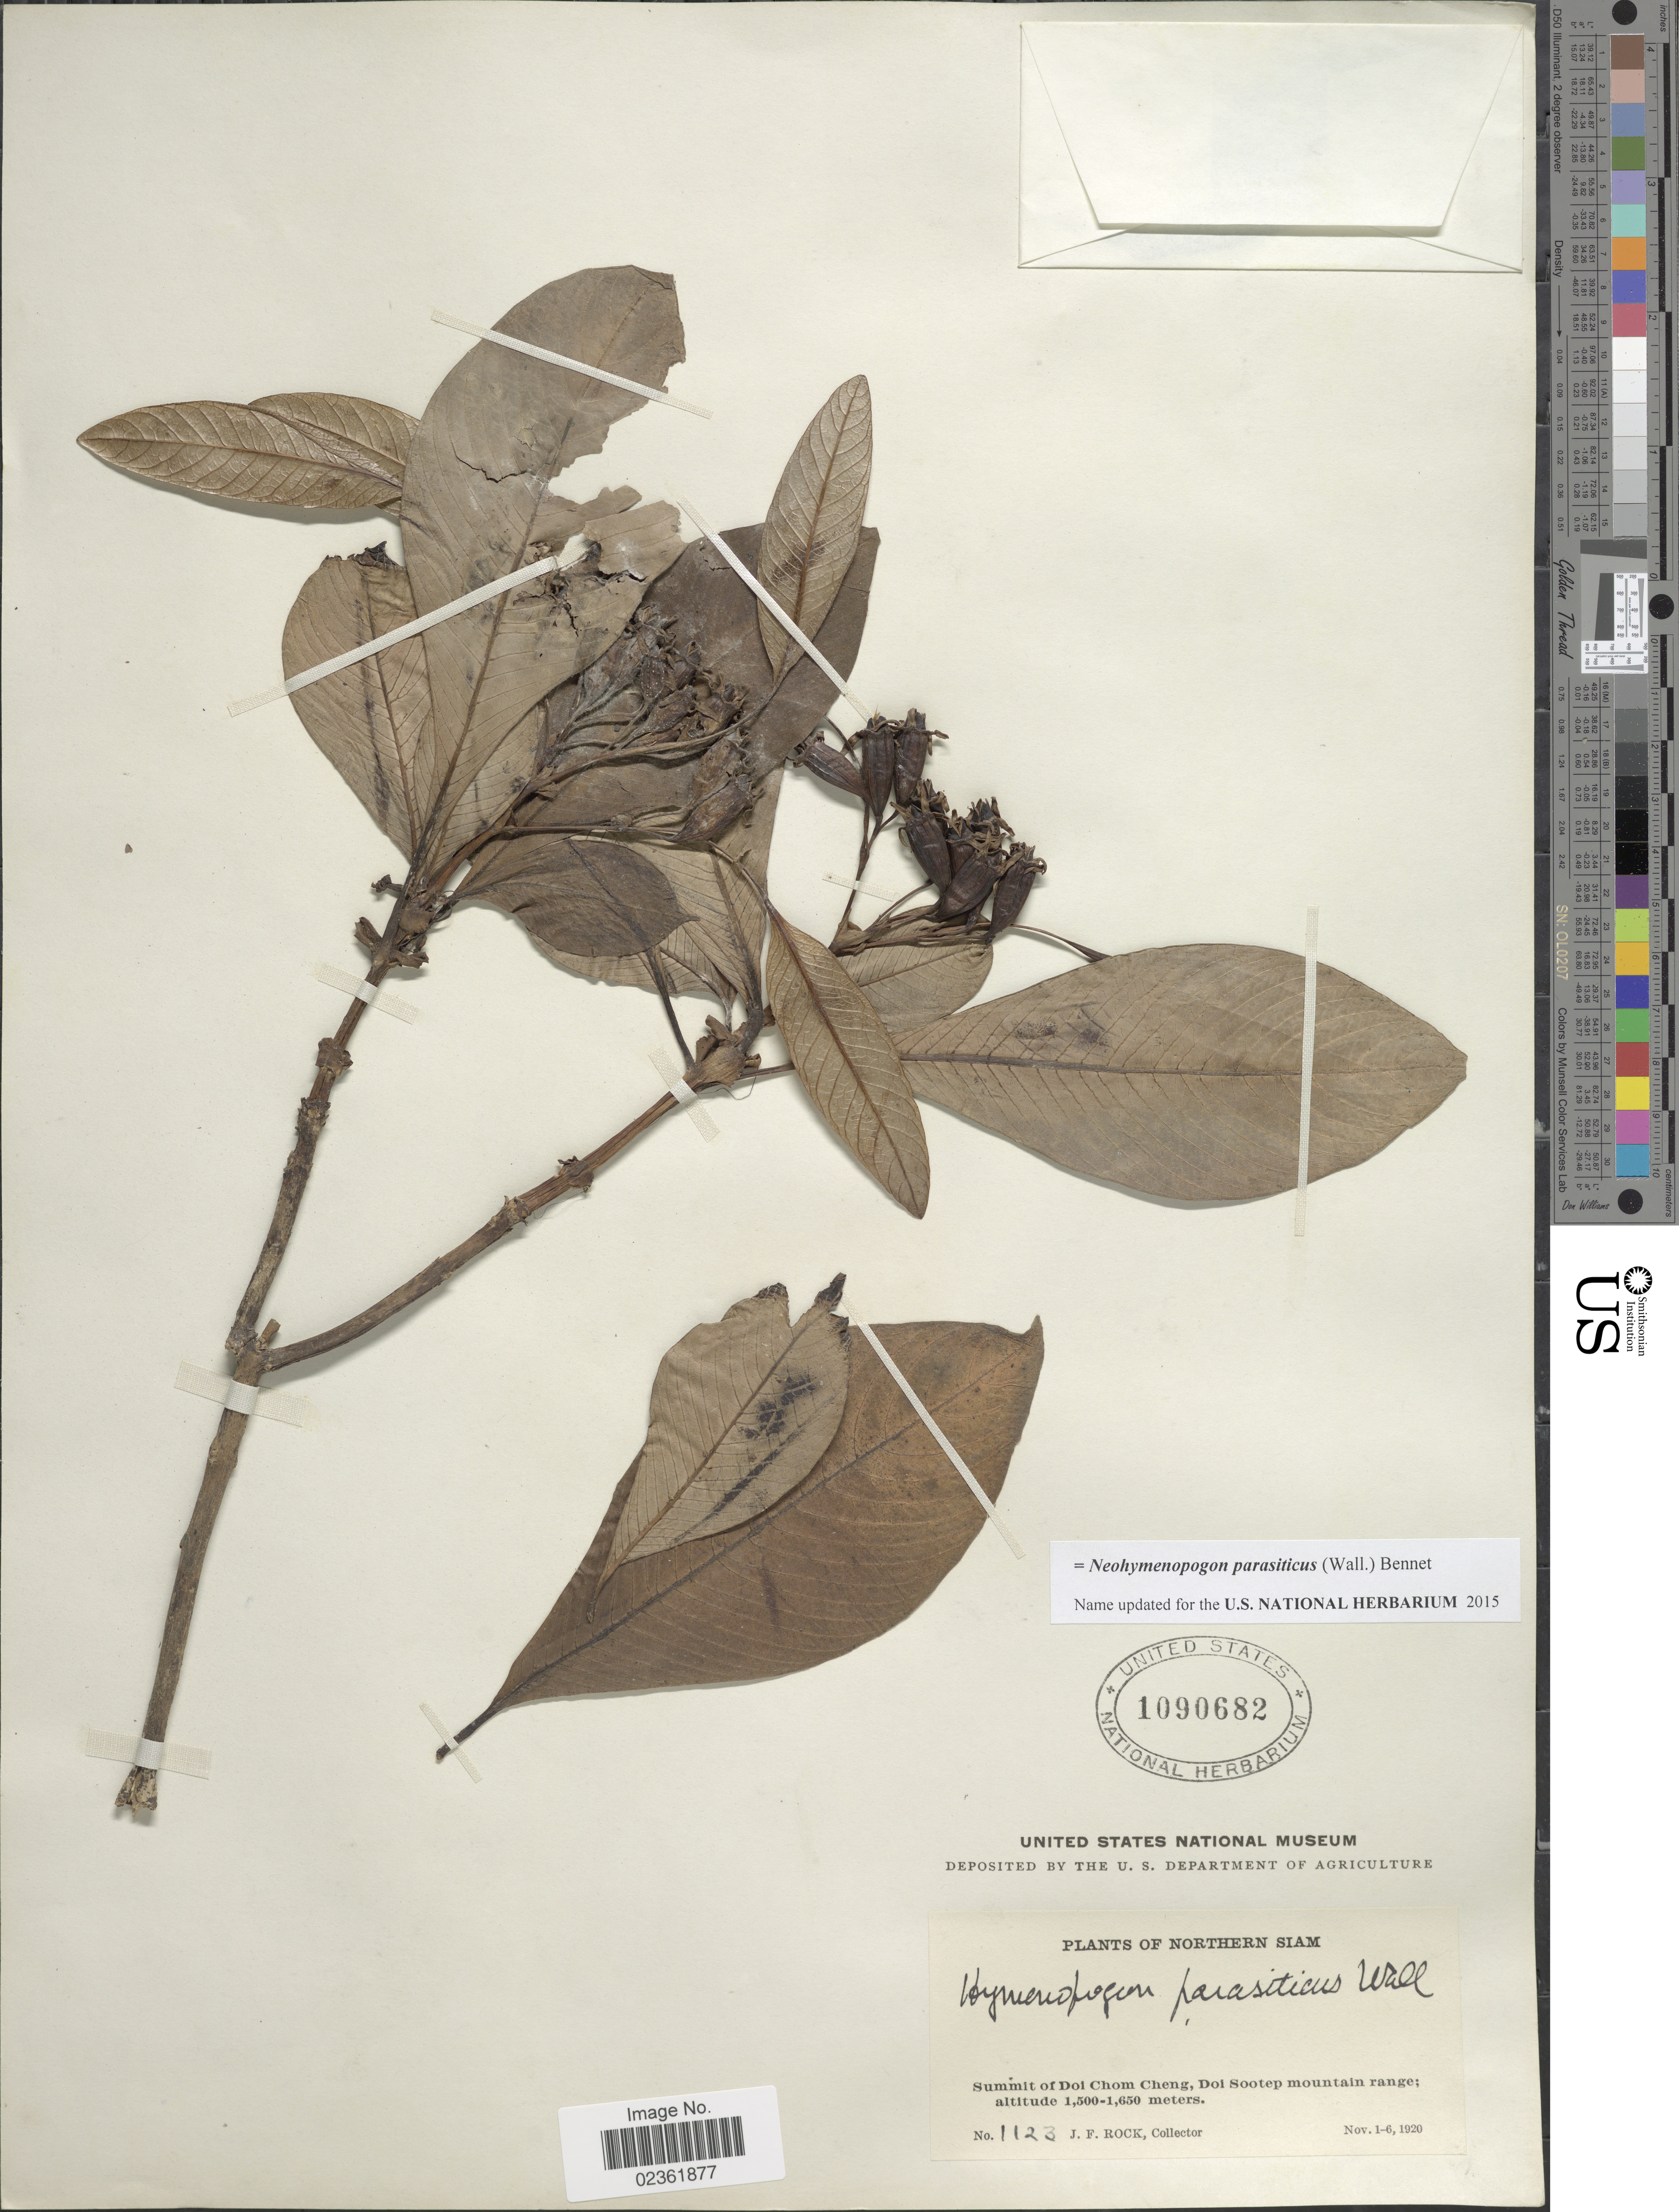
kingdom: Plantae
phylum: Tracheophyta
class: Magnoliopsida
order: Gentianales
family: Rubiaceae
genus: Neohymenopogon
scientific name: Neohymenopogon parasiticus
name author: (Wall.) Bennet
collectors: J. Rock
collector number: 1123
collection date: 1920-11-01/1920-11-06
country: Thailand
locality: Northern Siam, Summit of Doi Chom Cheng, Doi Sootep mountain range.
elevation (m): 1500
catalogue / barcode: US 1090682